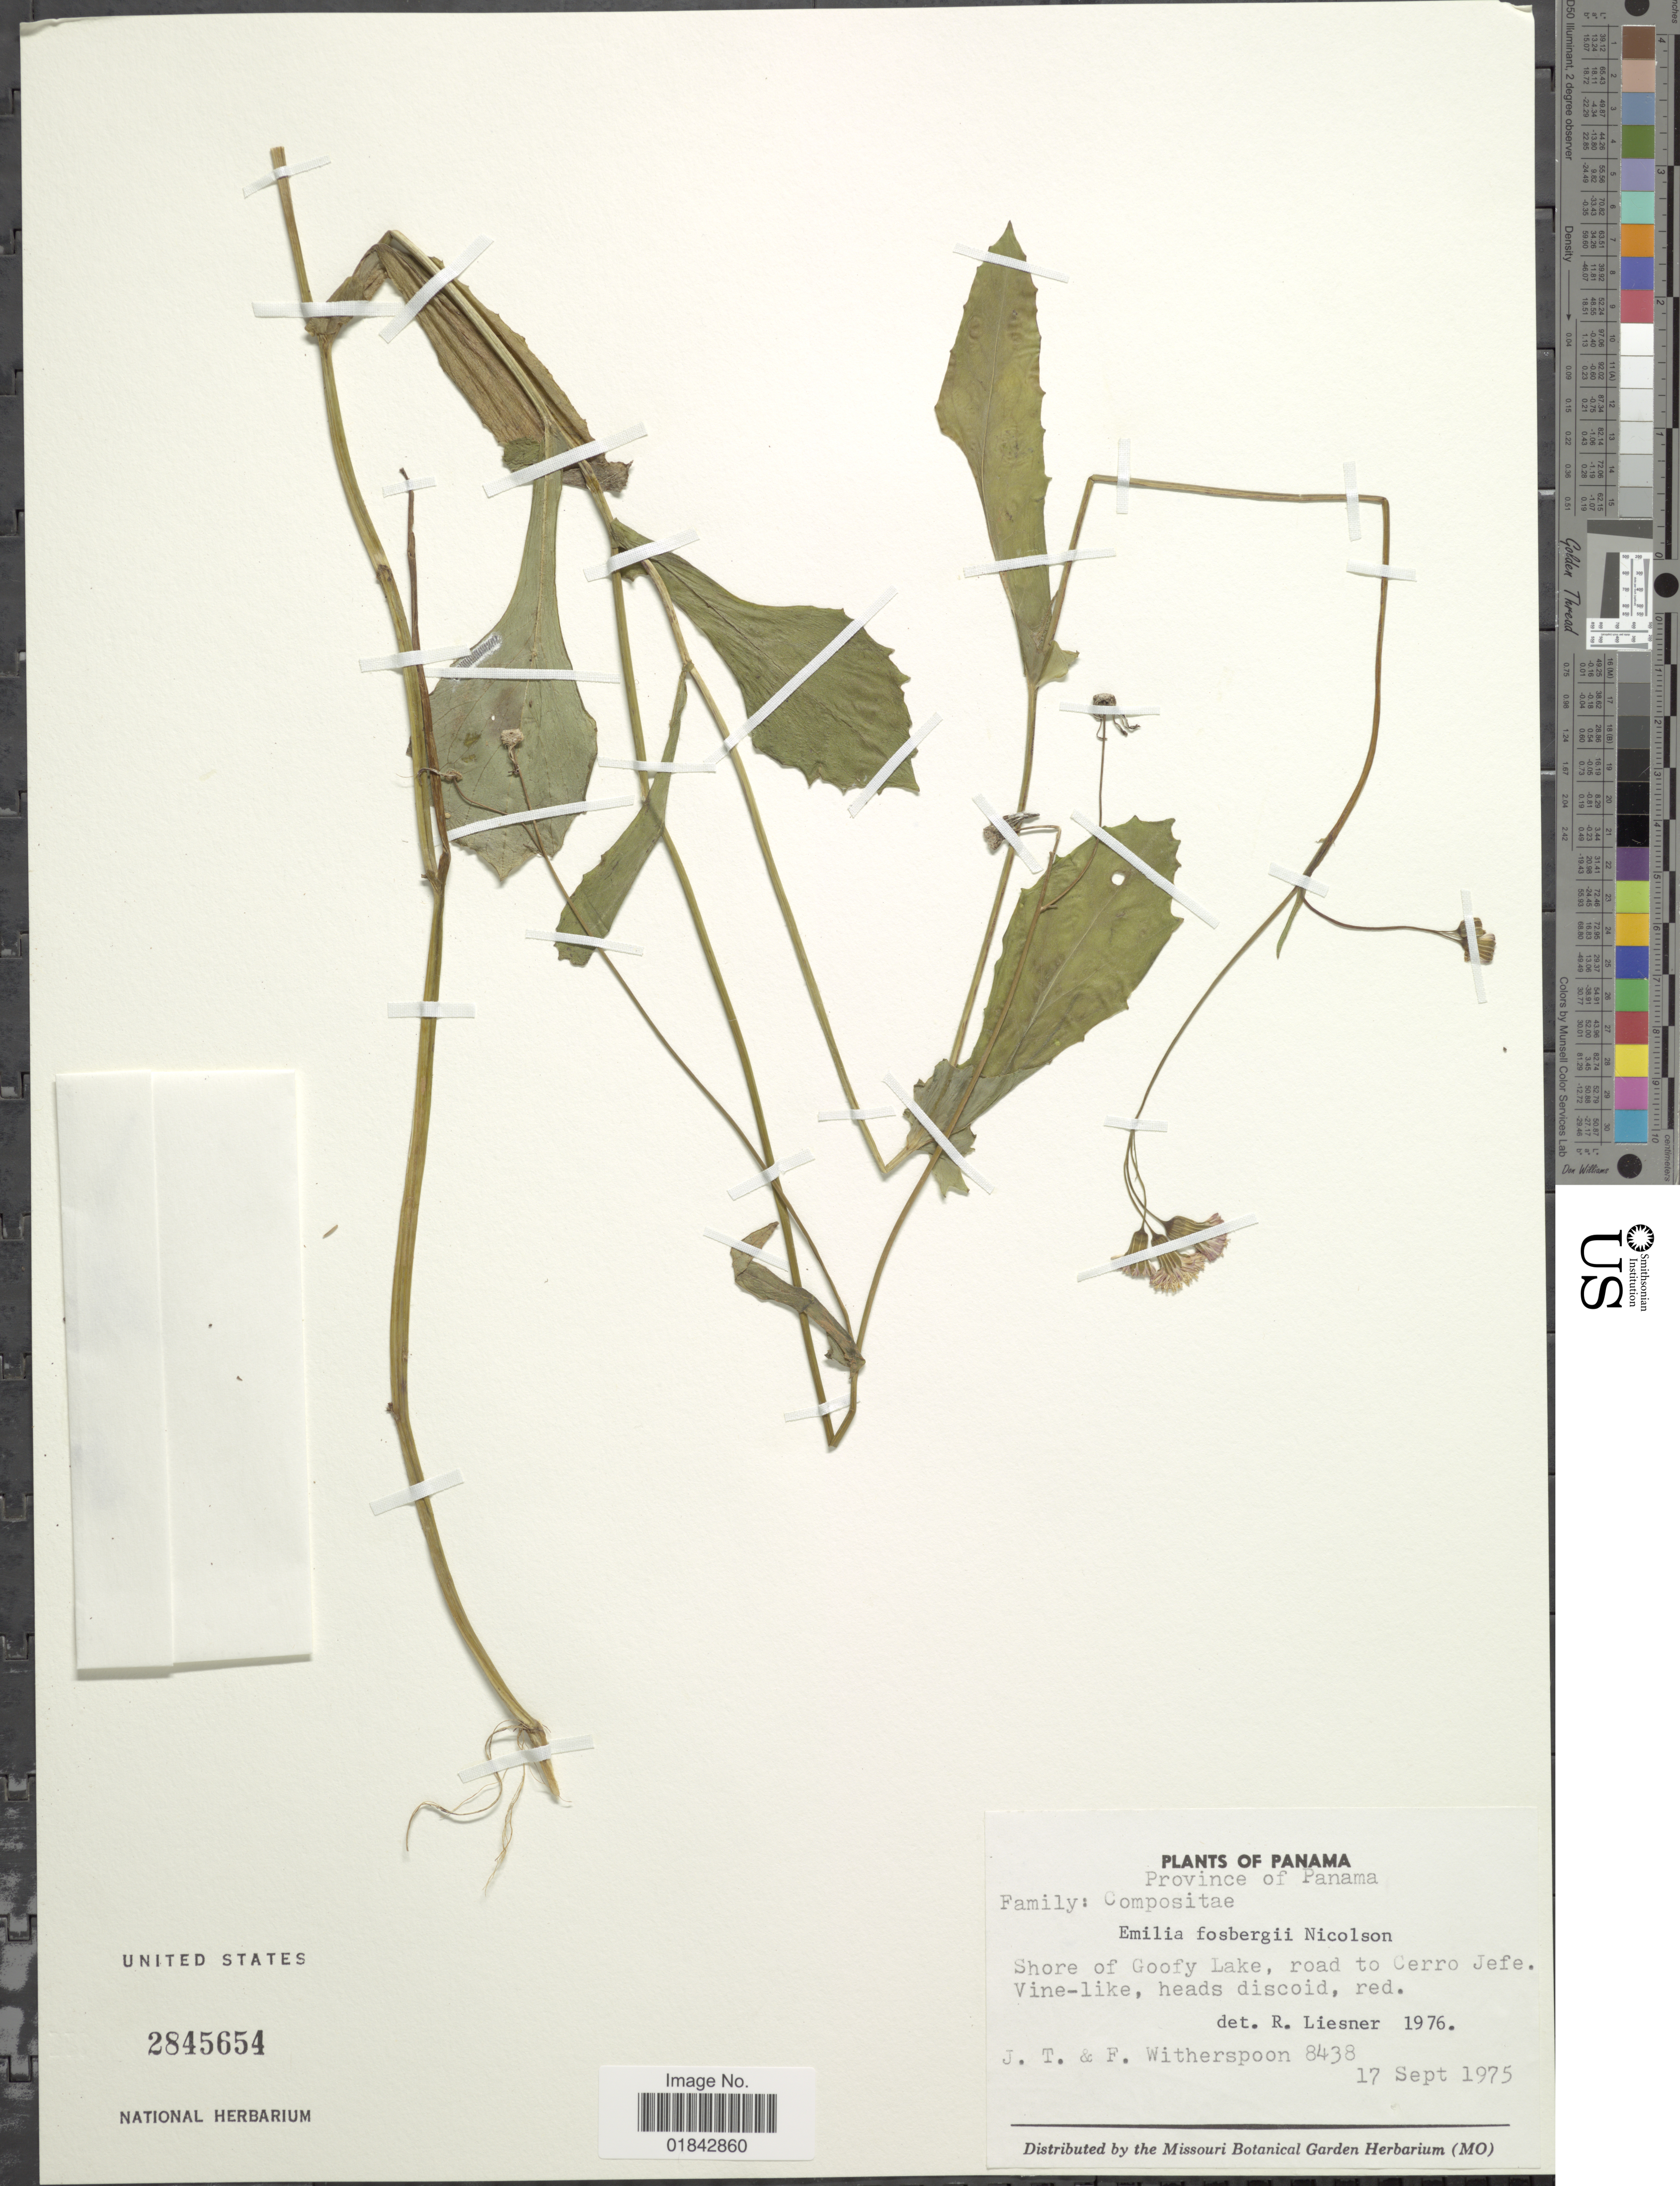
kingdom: Plantae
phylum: Tracheophyta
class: Magnoliopsida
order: Asterales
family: Asteraceae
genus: Emilia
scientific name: Emilia fosbergii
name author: Nicolson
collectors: J. Witherspoon & F. Witherspoon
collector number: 8438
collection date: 1975-09-17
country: Panama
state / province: Panamá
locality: Shore of goofy Lake, road to Cerro Jefe, Vine-Like, heads discoid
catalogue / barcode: US 2845654